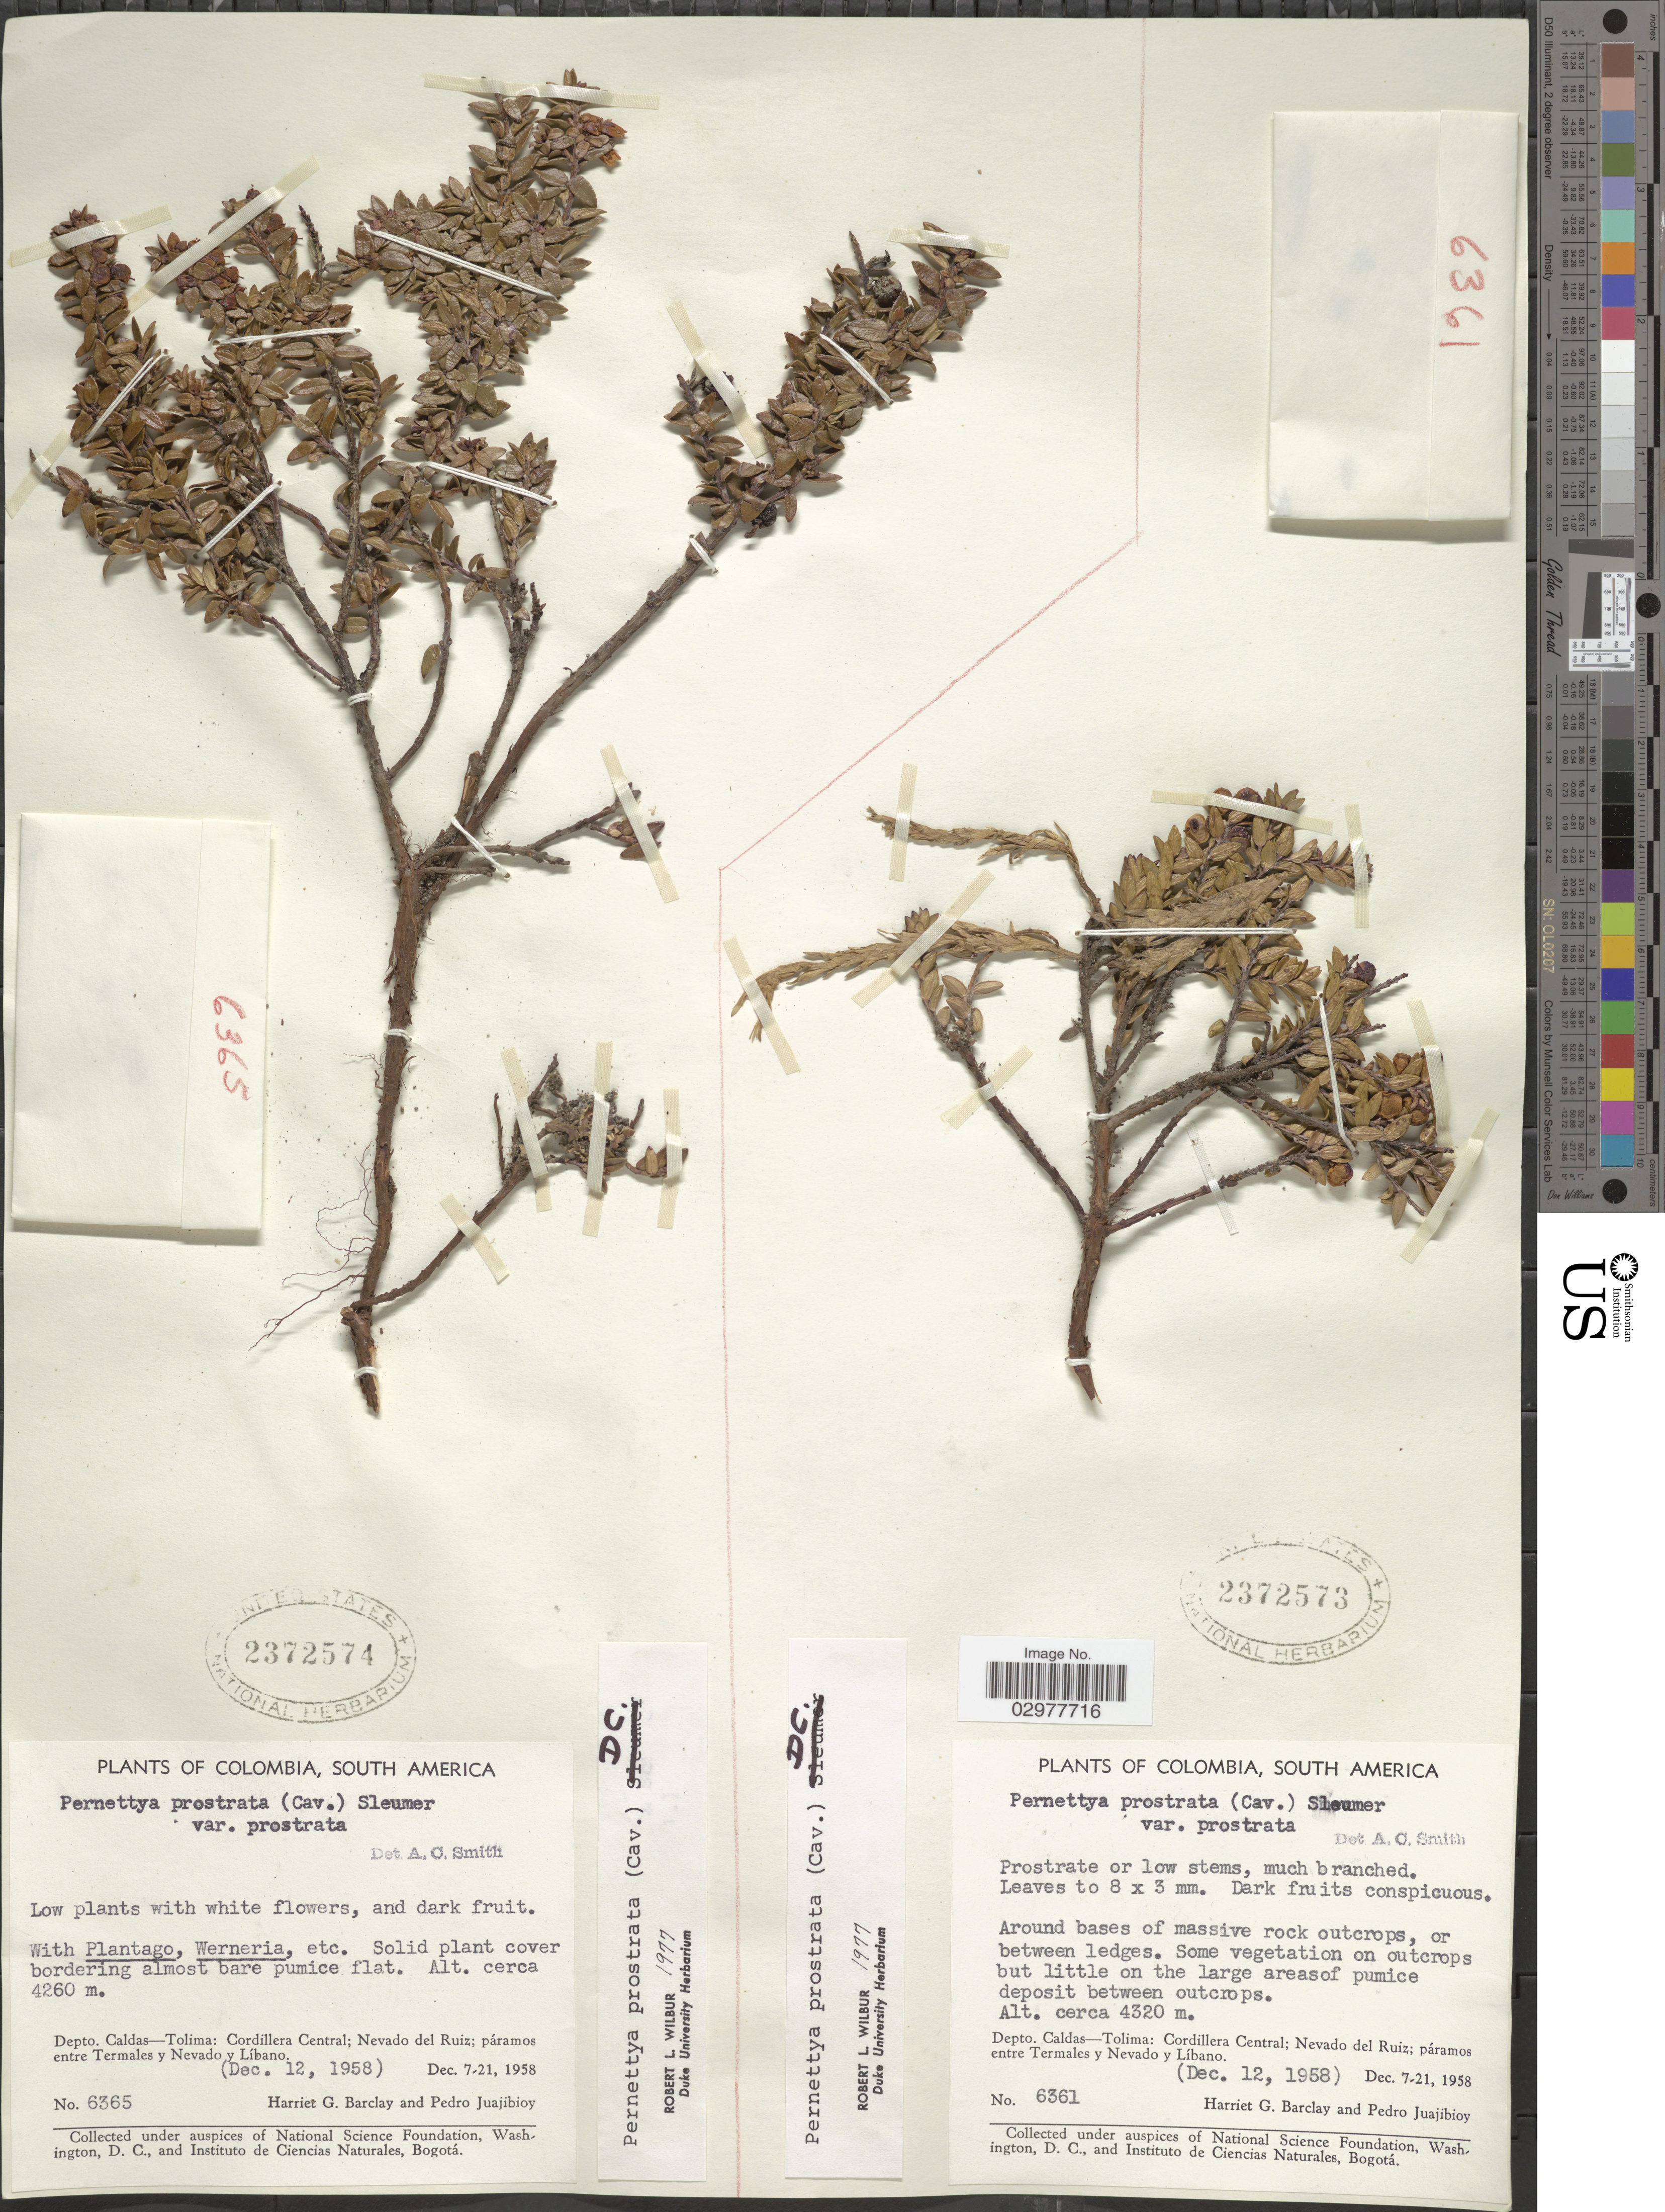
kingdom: Plantae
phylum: Tracheophyta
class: Magnoliopsida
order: Ericales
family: Ericaceae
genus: Pernettya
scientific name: Pernettya prostrata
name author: (Cav.) DC.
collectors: H. G. Barclay & P. Juajibioy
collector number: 6361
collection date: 1958-12-12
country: Colombia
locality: Depto. Caldas-Tolima: Cordillera Central; Nevado del Ruiz; páramos entre Termales y Nevado y Líbano.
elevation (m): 4320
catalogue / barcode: US 2372573-2